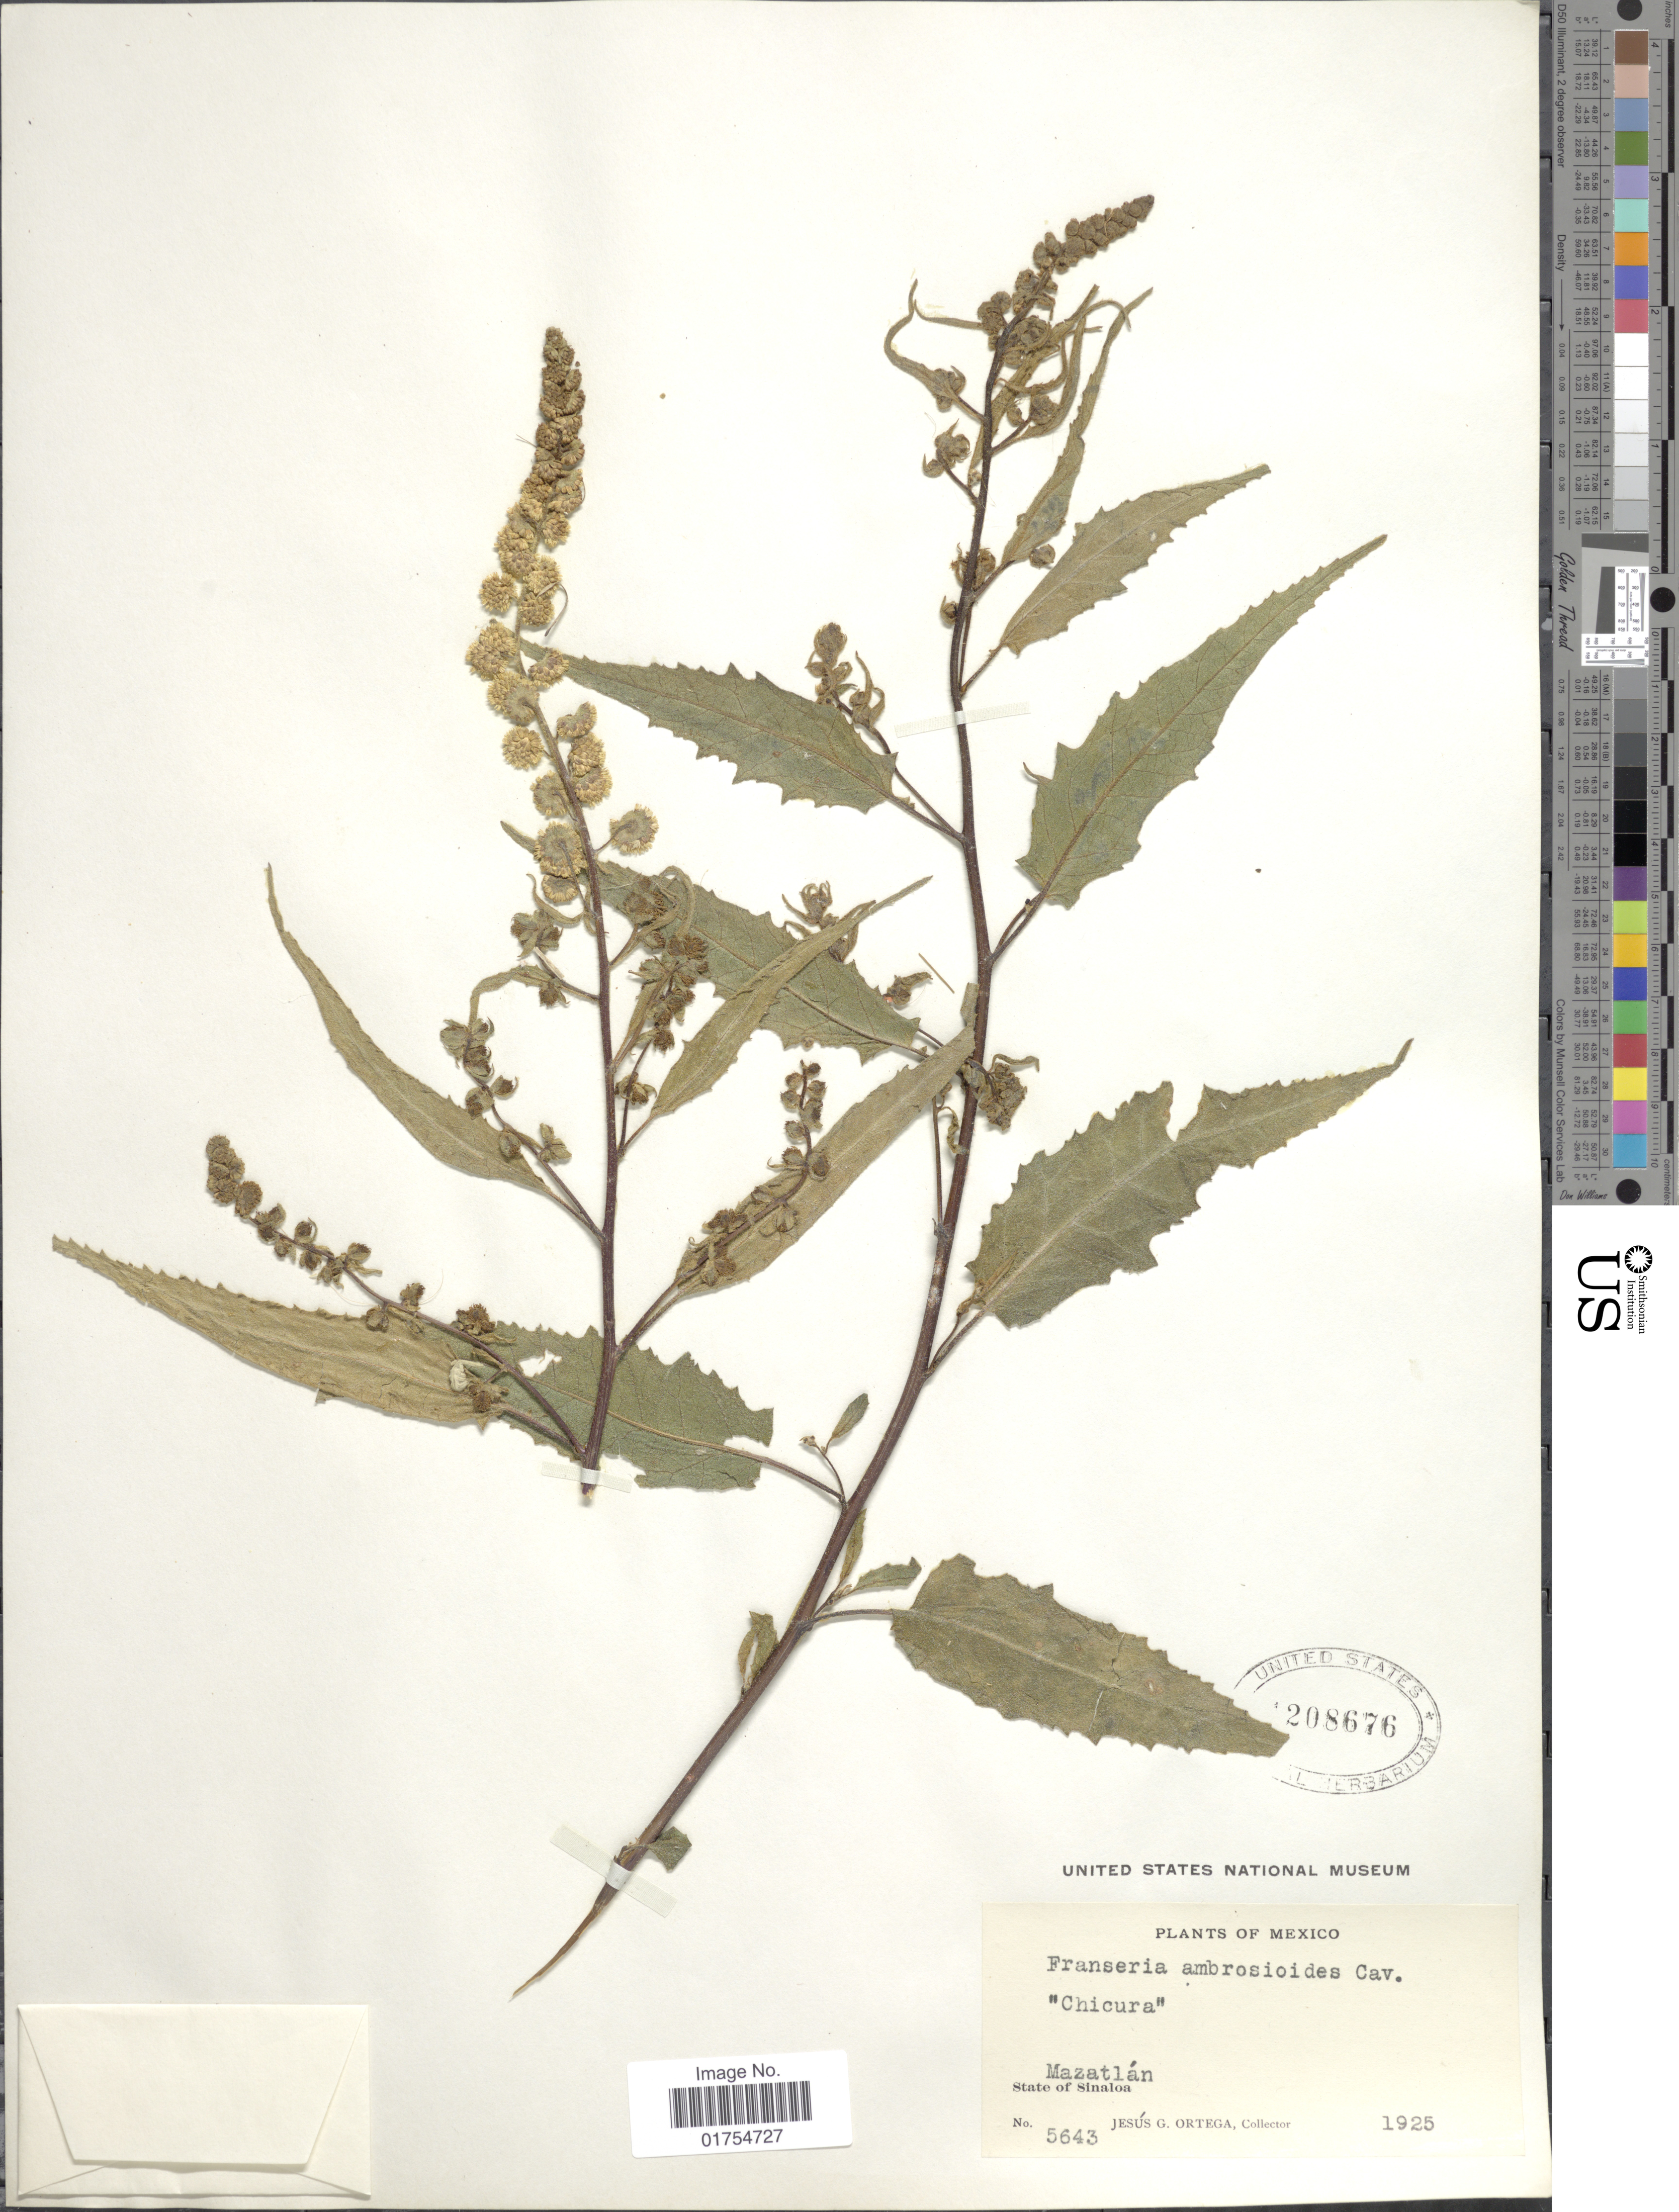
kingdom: Plantae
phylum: Tracheophyta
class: Magnoliopsida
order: Asterales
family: Asteraceae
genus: Franseria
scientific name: Franseria ambrosioides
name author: Cav.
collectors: J. Ortega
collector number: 5643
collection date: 1925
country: Mexico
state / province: Sinaloa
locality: Mazatlan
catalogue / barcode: US 208676